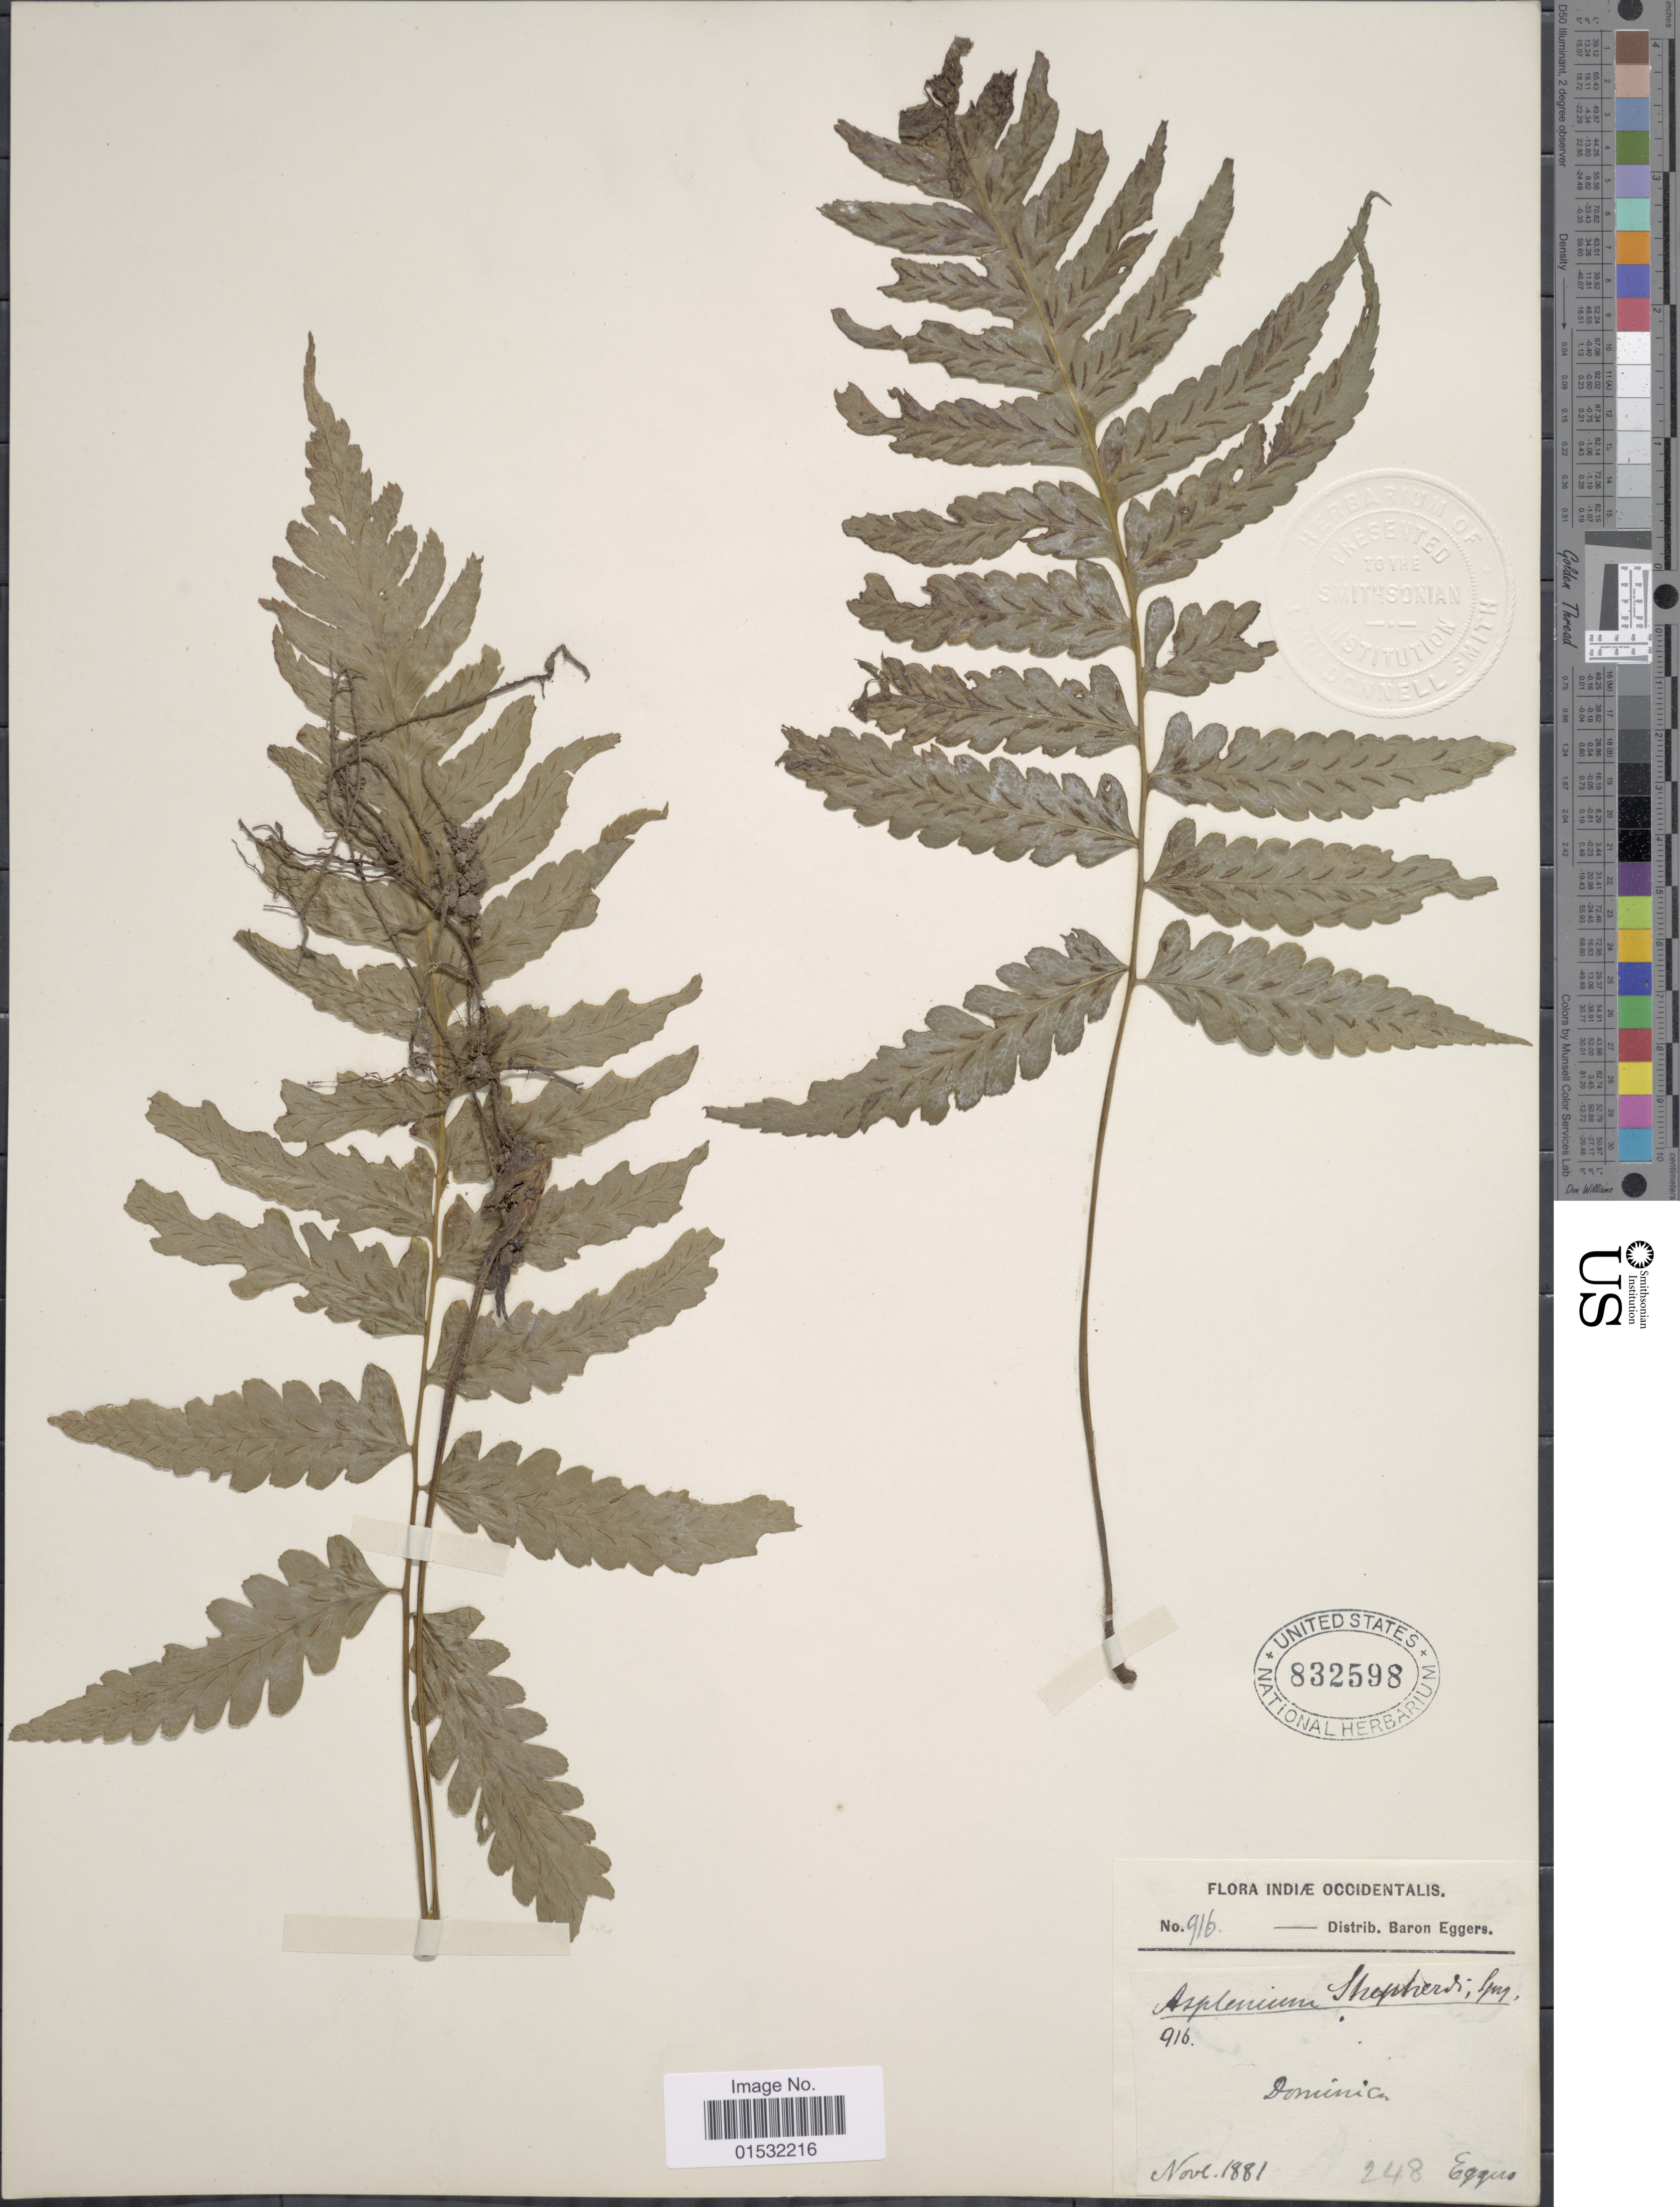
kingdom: Plantae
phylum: Tracheophyta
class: Polypodiopsida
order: Polypodiales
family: Athyriaceae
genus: Diplazium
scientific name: Diplazium cristatum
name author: (Desr.) Alston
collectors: -. Eggers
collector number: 916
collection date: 1881-11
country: Dominica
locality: Indiae Occidentalis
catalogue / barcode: US 832598